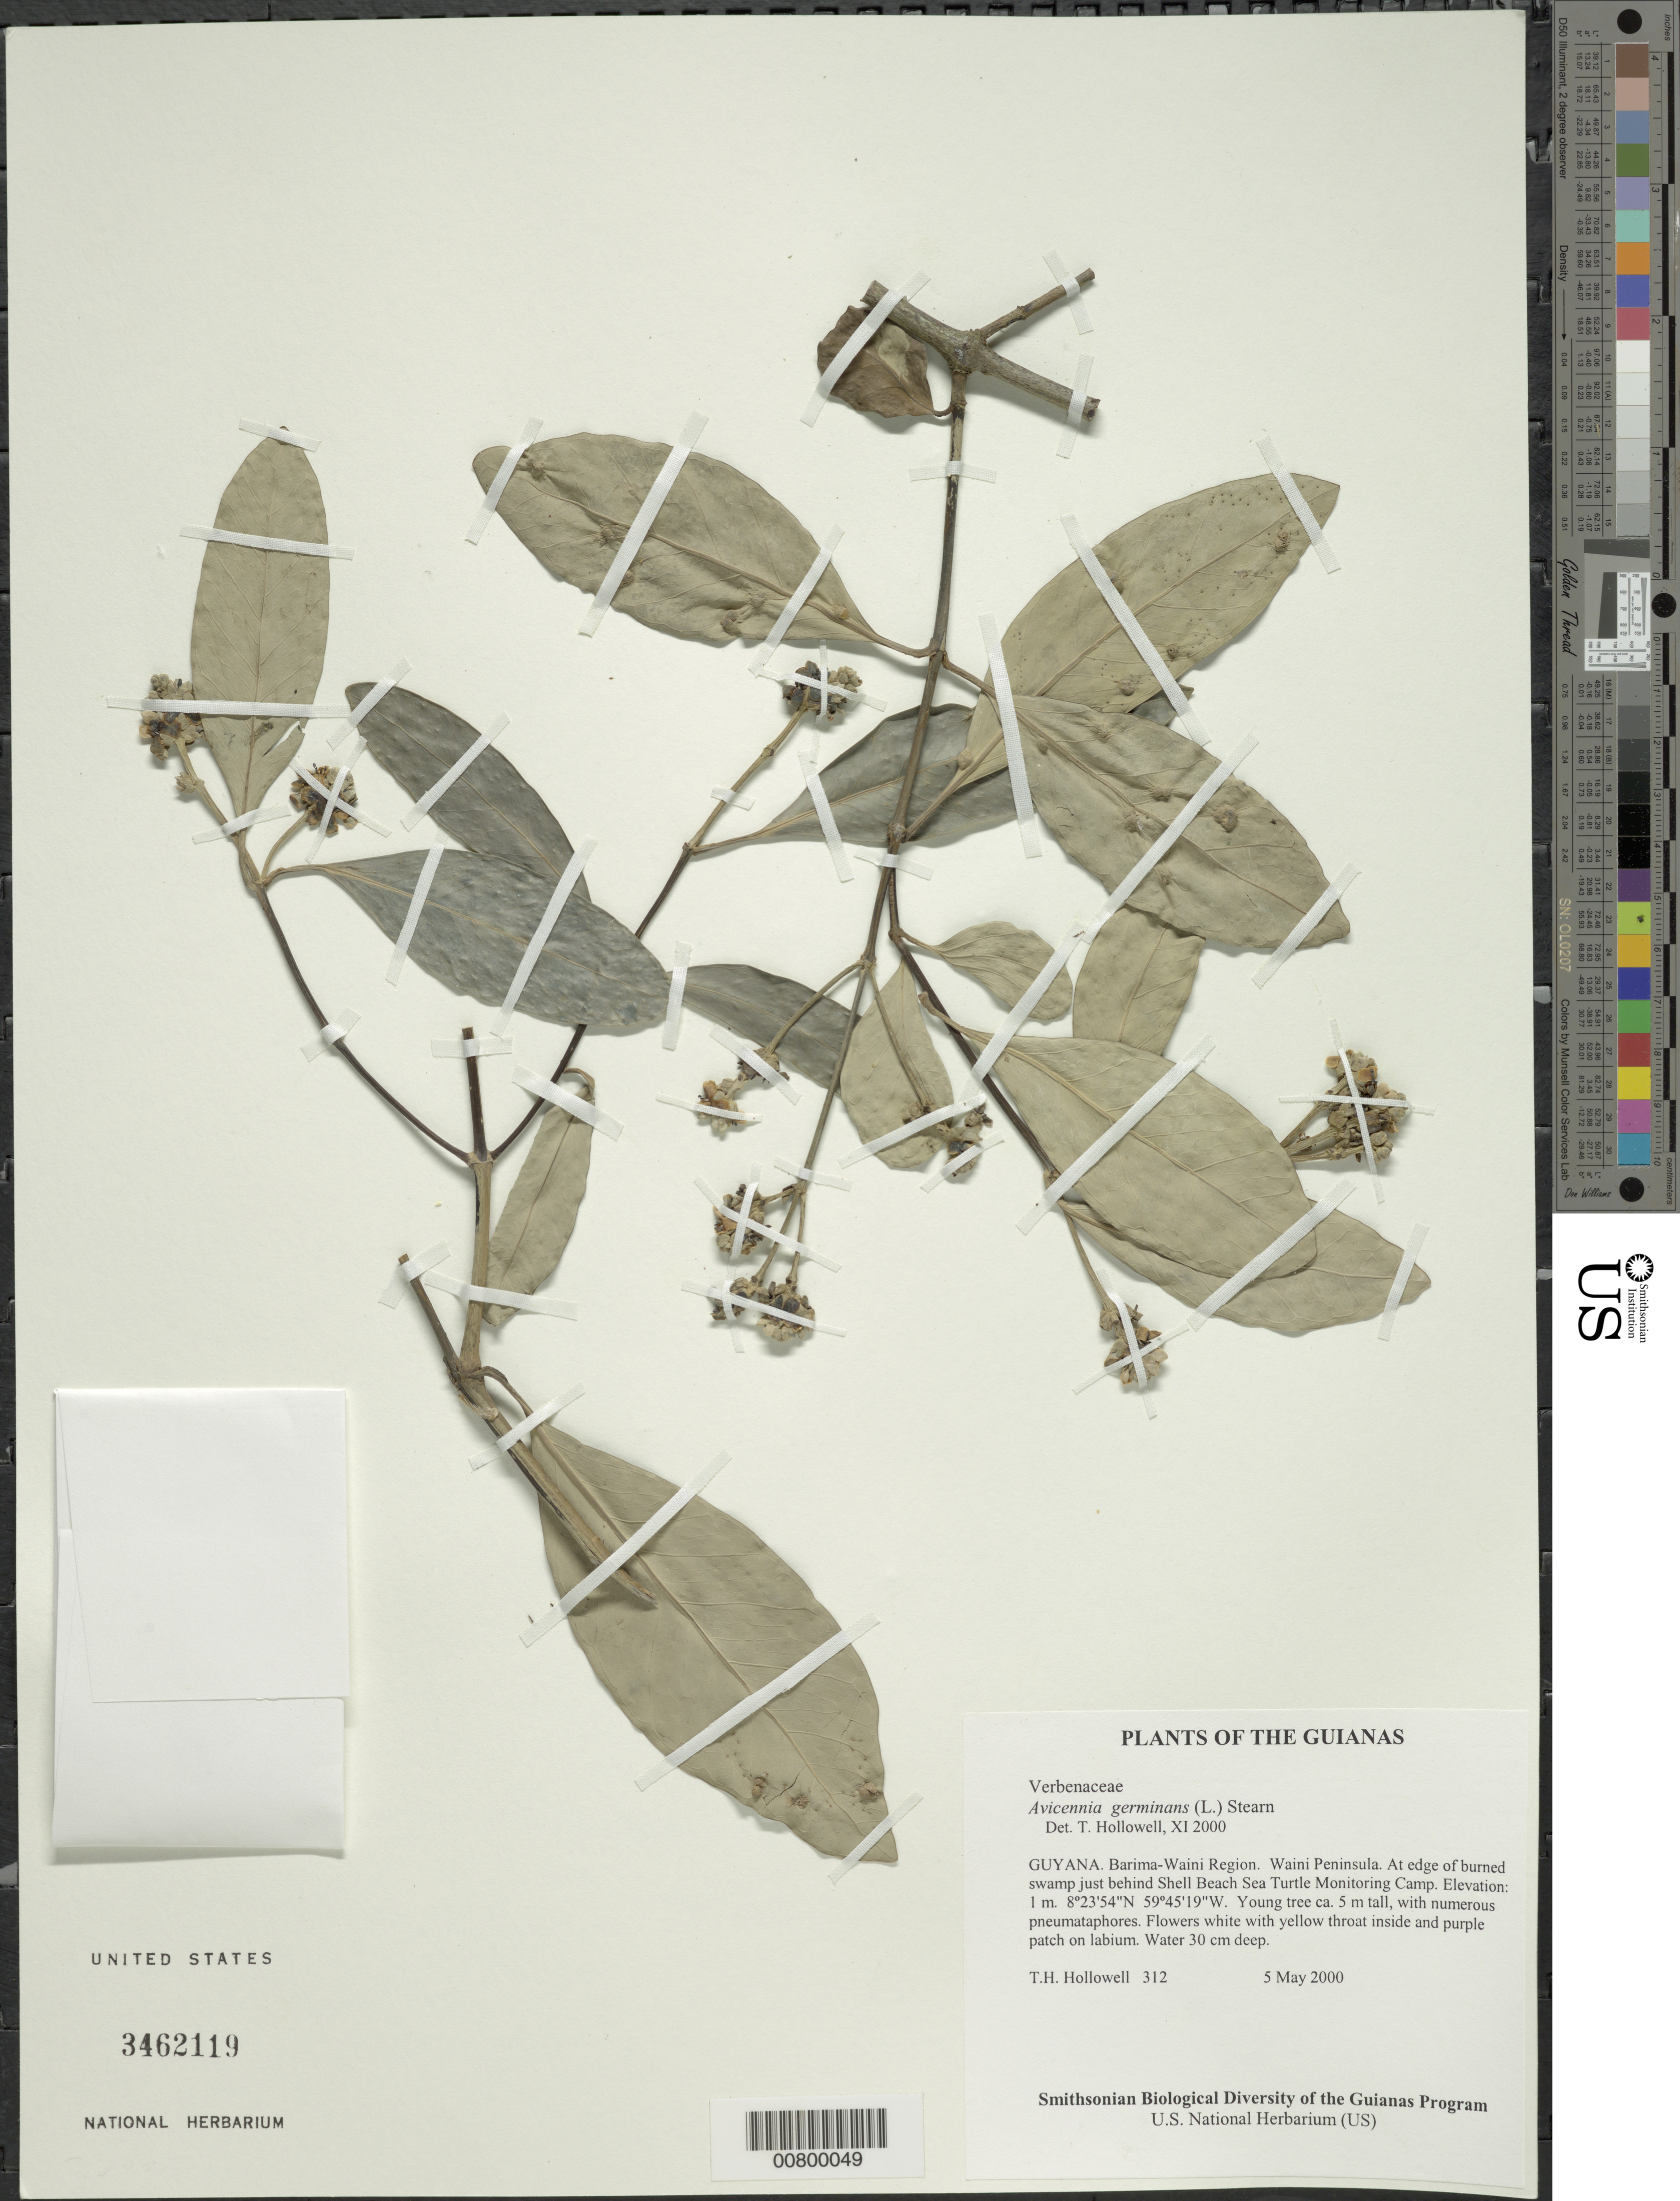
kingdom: Plantae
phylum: Tracheophyta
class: Magnoliopsida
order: Lamiales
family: Acanthaceae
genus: Avicennia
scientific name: Avicennia germinans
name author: (L.) L.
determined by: Hollowell, T. H., (BOT), Smithsonian Institution - National Museum of Natural History (UNITED STATES)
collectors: T. Hollowell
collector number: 312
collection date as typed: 5 May 2000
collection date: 2000-05-05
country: Guyana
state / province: Barima-Waini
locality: Waini Peninsula. Just behind Shell Beach Sea Turtle Monitoring Camp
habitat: Edge of burned Avicennia swamp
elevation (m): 1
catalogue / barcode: US 3462119